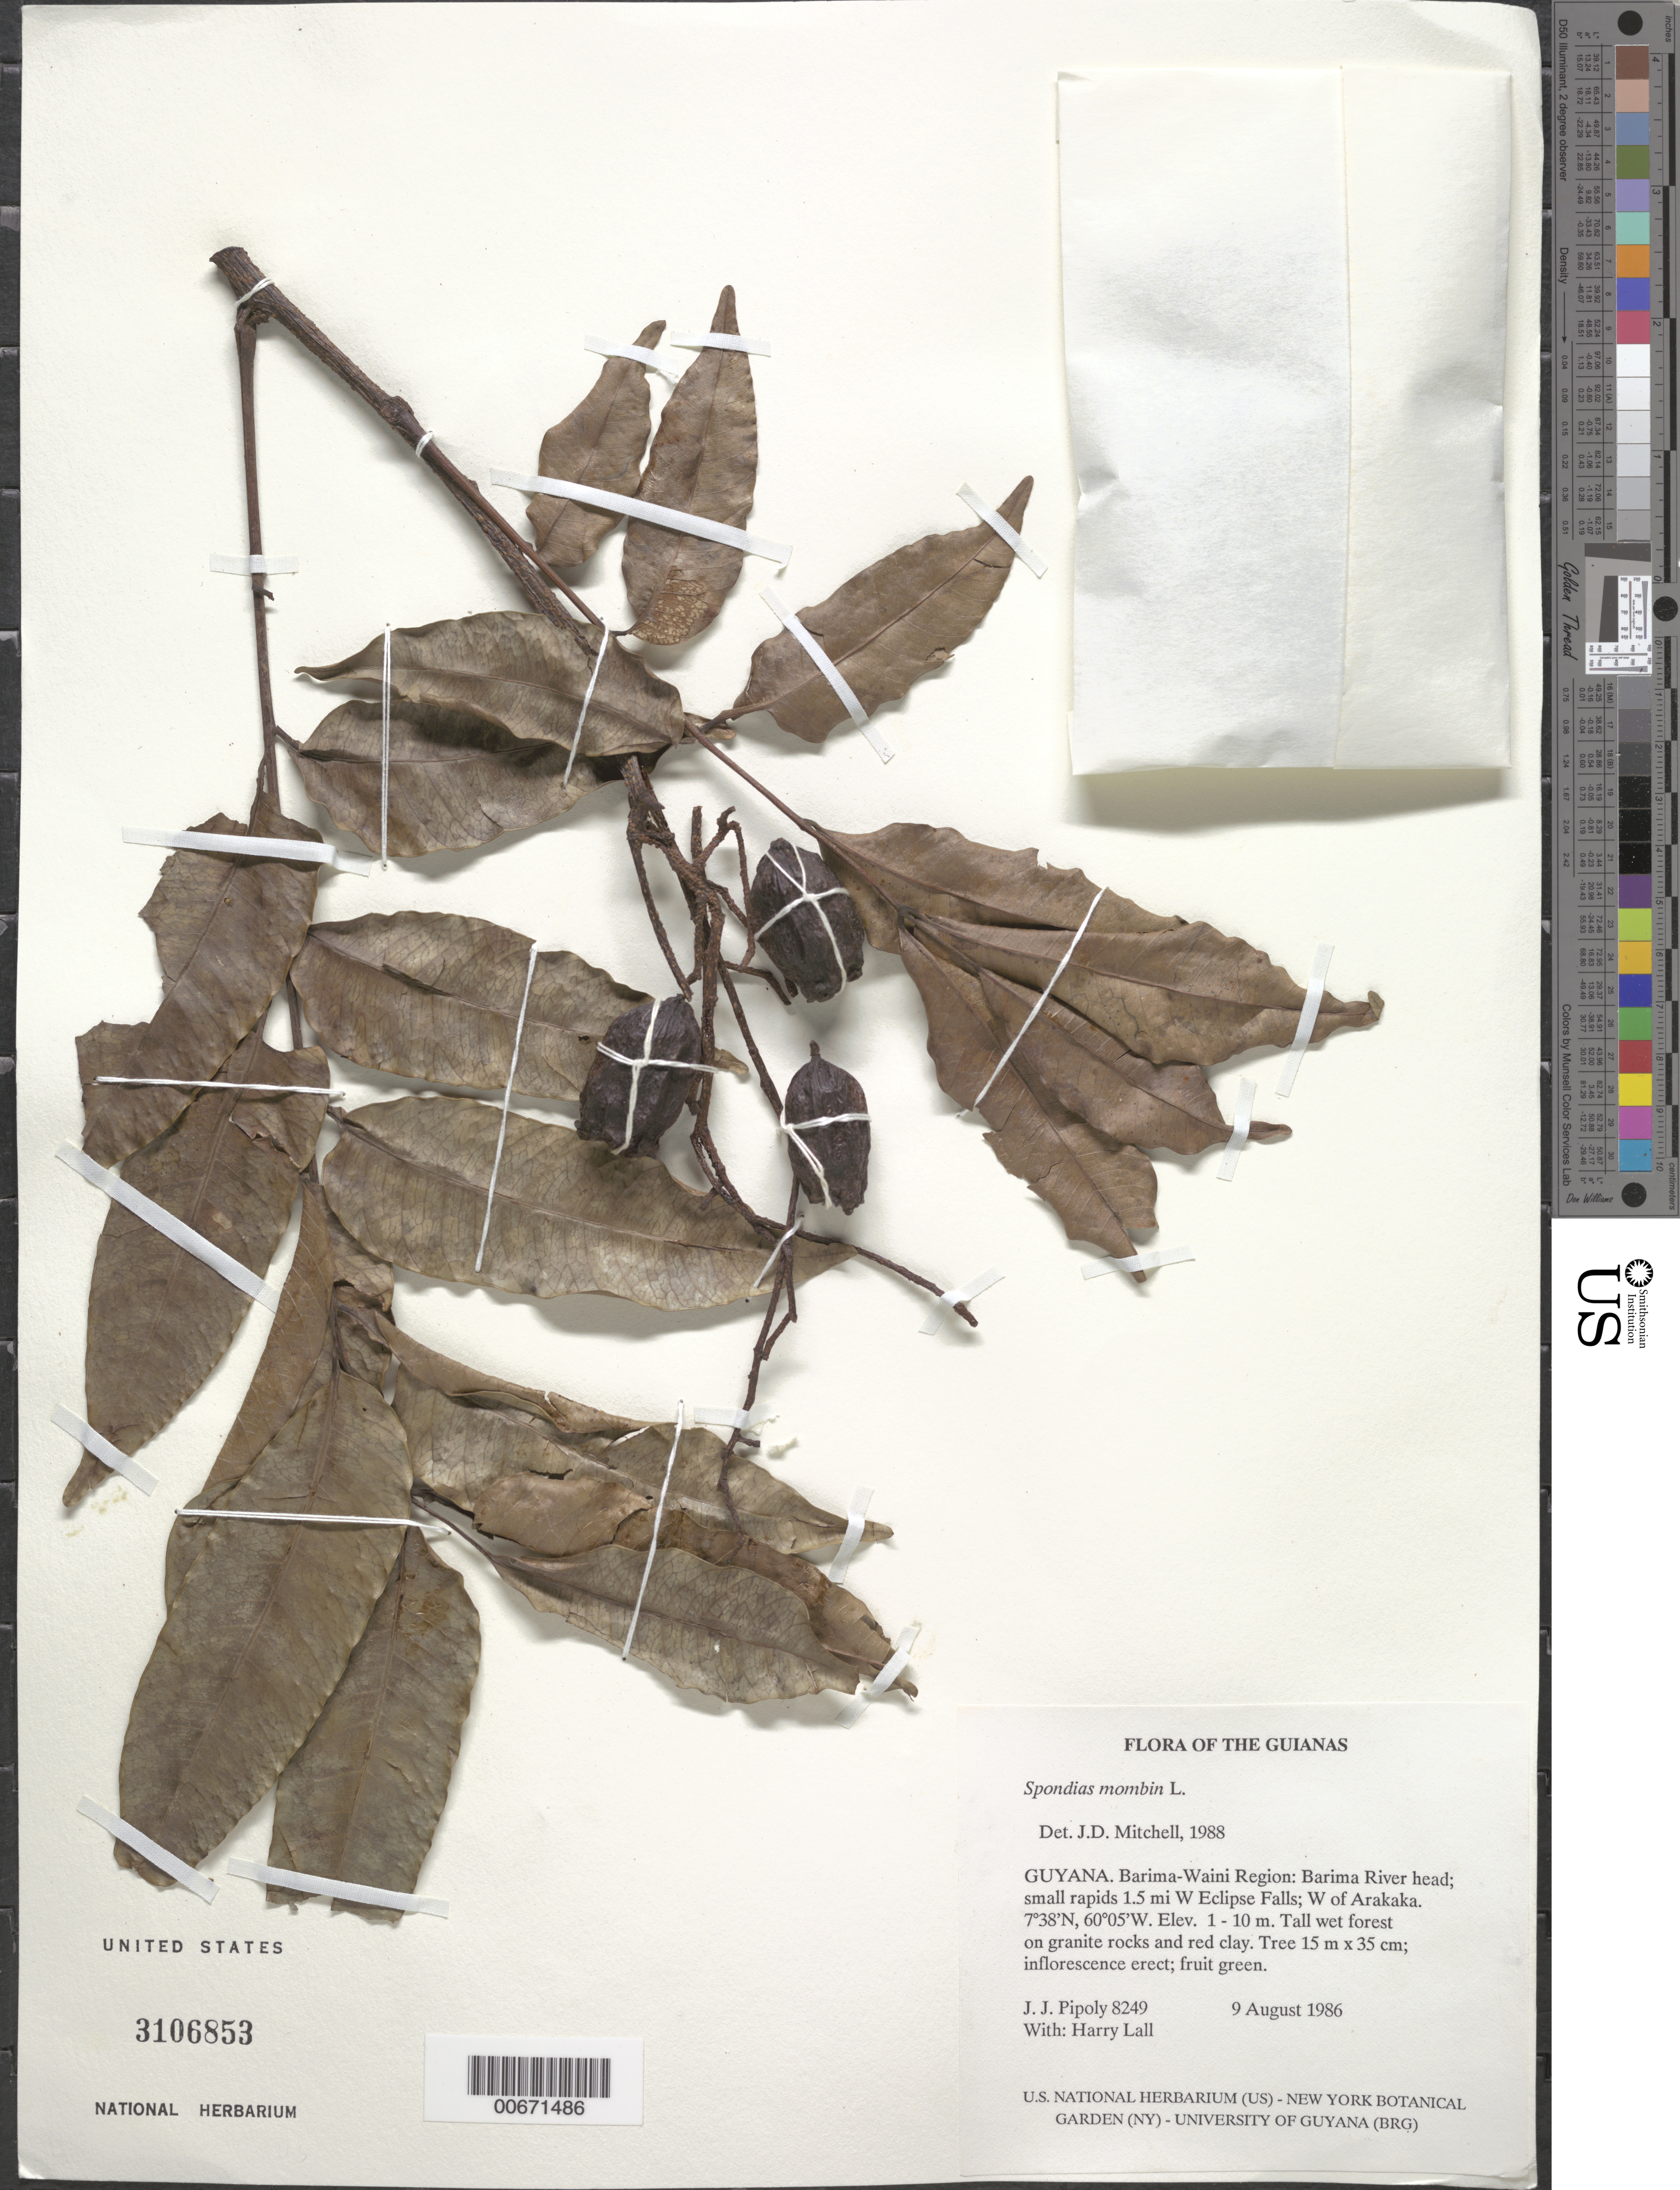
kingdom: Plantae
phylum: Tracheophyta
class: Magnoliopsida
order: Sapindales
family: Anacardiaceae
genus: Spondias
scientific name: Spondias mombin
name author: L.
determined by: Mitchell, John D.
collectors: J. J. Pipoly & H. Lall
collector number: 8249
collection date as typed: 9 August 1986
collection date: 1986-08-09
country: Guyana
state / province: Barima-Waini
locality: Barima River head; small rapids 1.5 mi W Eclipse Falls; W of Arakaka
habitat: Tall wet forest on granite rocks and red clay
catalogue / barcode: US 3106853